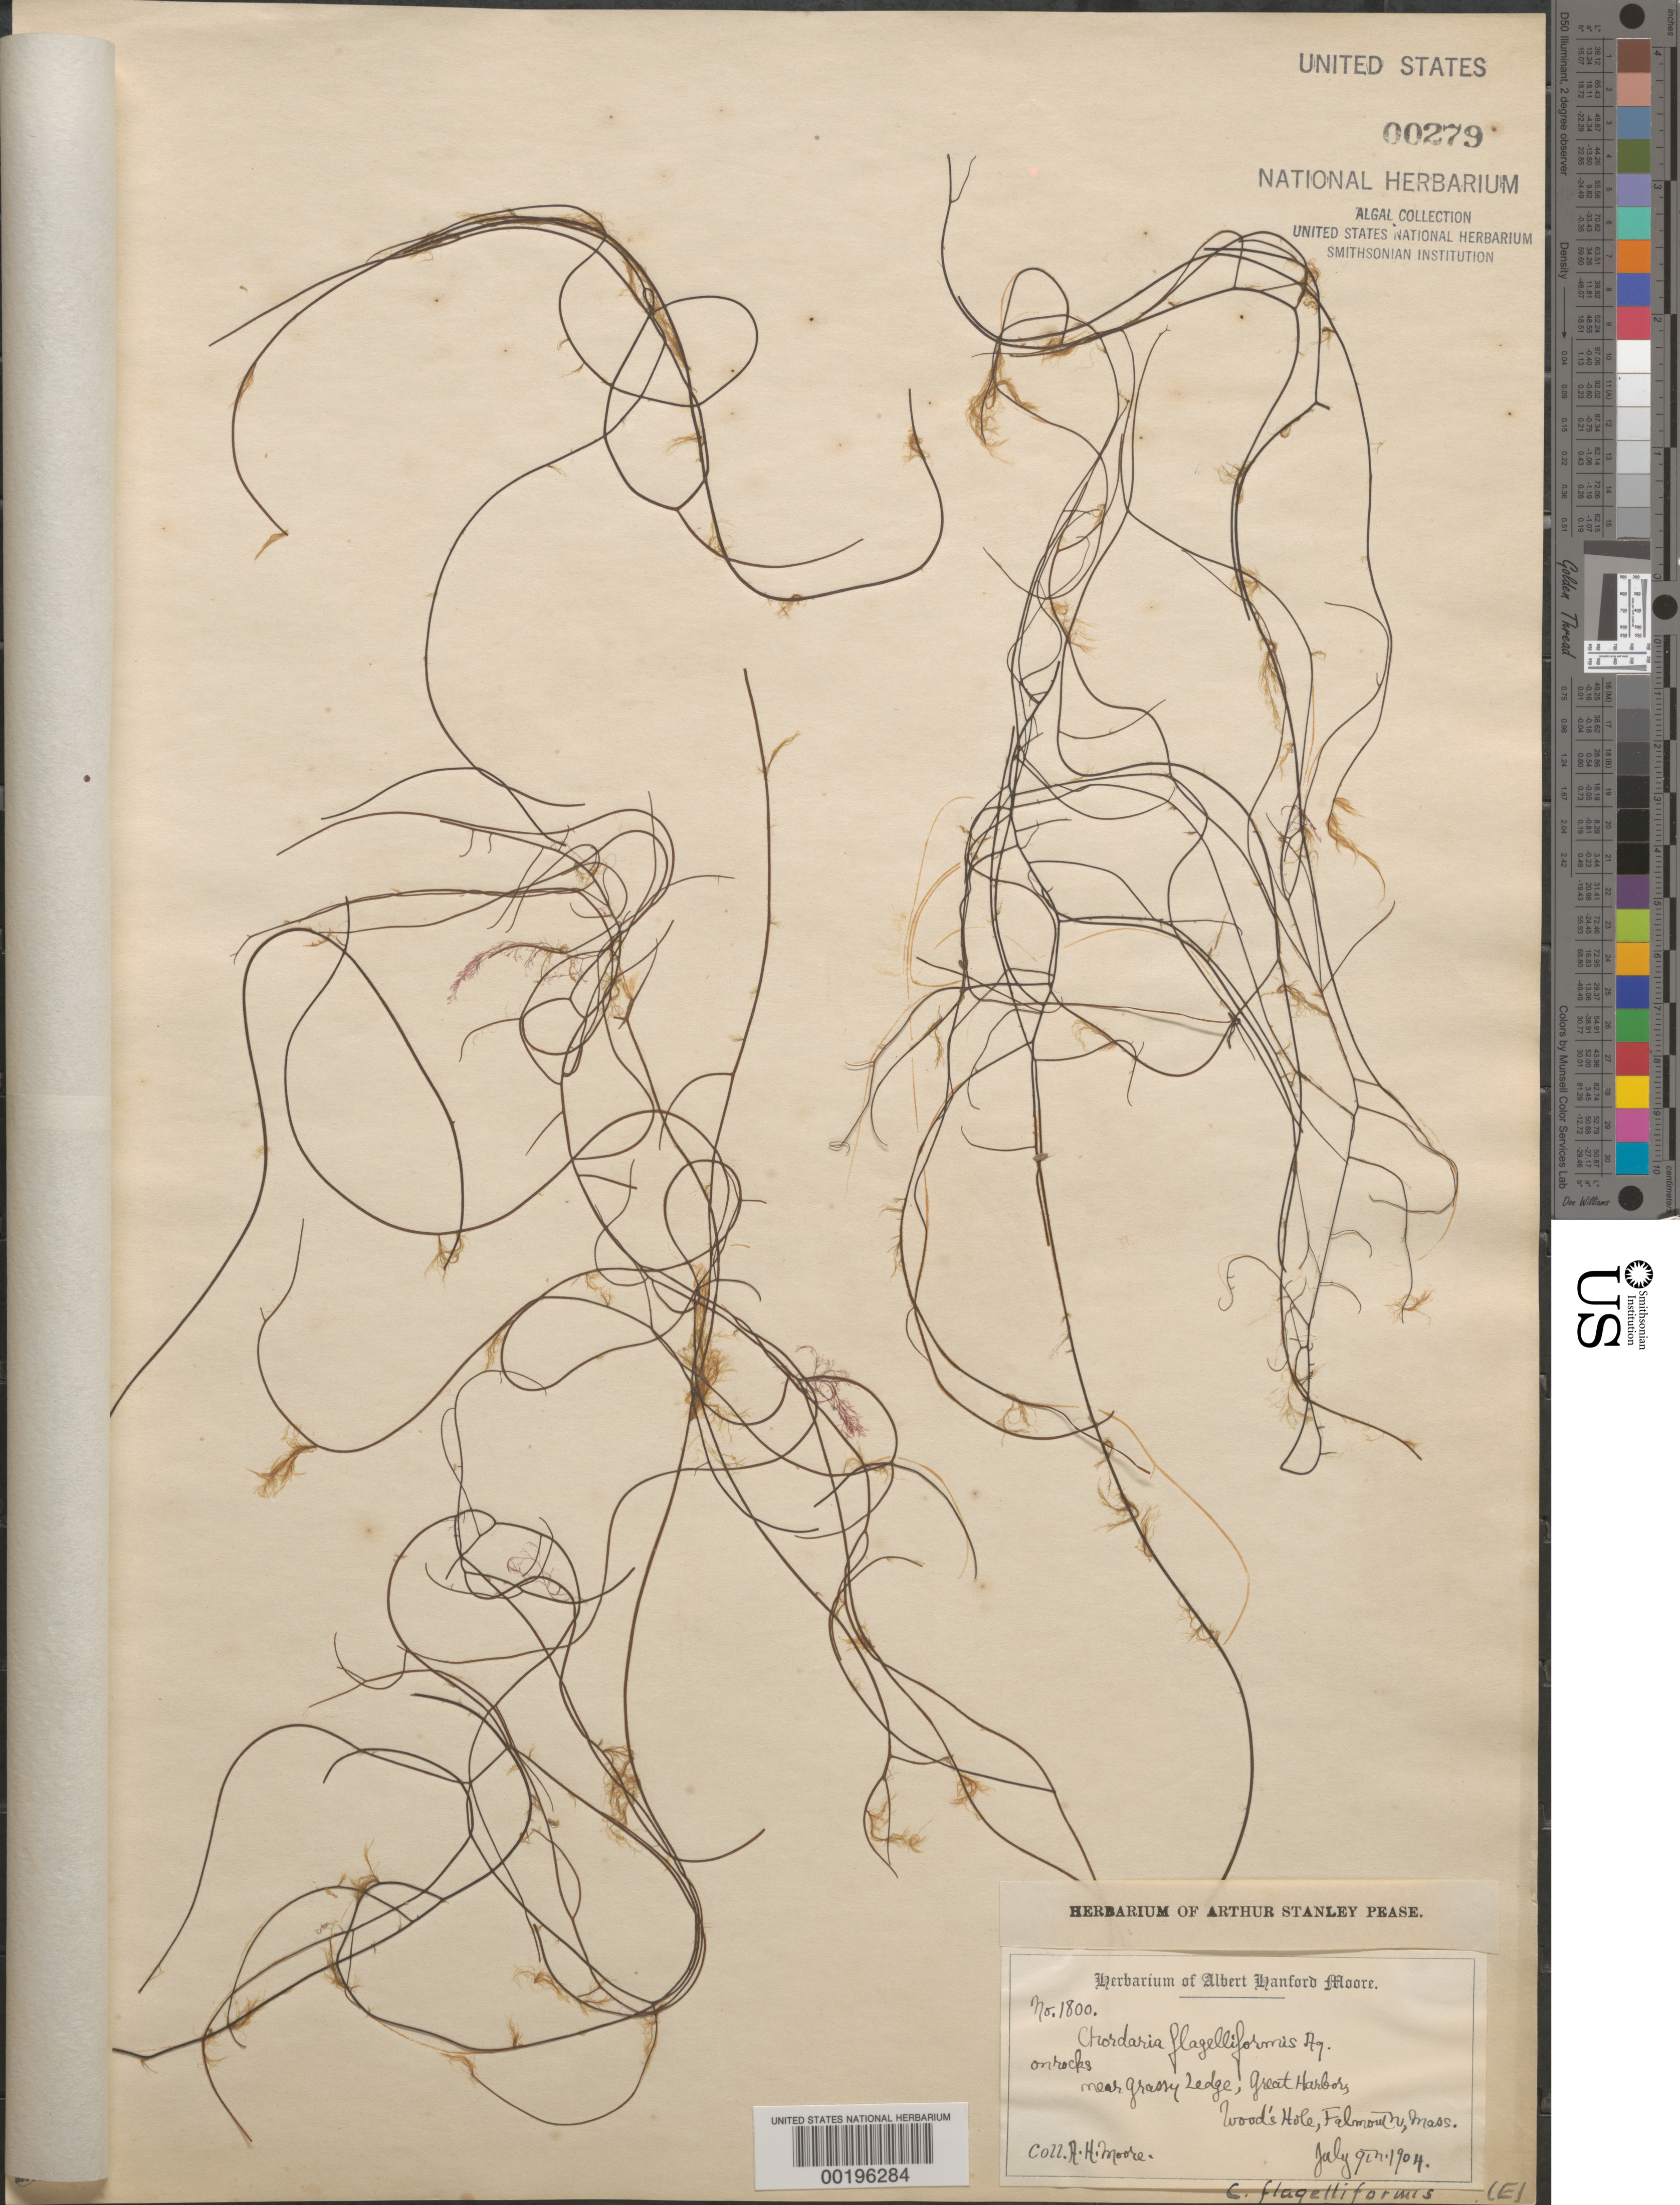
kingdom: Chromista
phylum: Ochrophyta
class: Phaeophyceae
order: Ectocarpales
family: Chordariaceae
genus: Chordaria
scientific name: Chordaria flagelliformis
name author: (Hudson) Grev.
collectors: A. H. Moore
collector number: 1800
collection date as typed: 09 Jul 1904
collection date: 1904-07-09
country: United States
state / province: Massachusetts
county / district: Barnstable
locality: Woods Hole, Great Harbor, near Grassy Ledge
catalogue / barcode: US 279